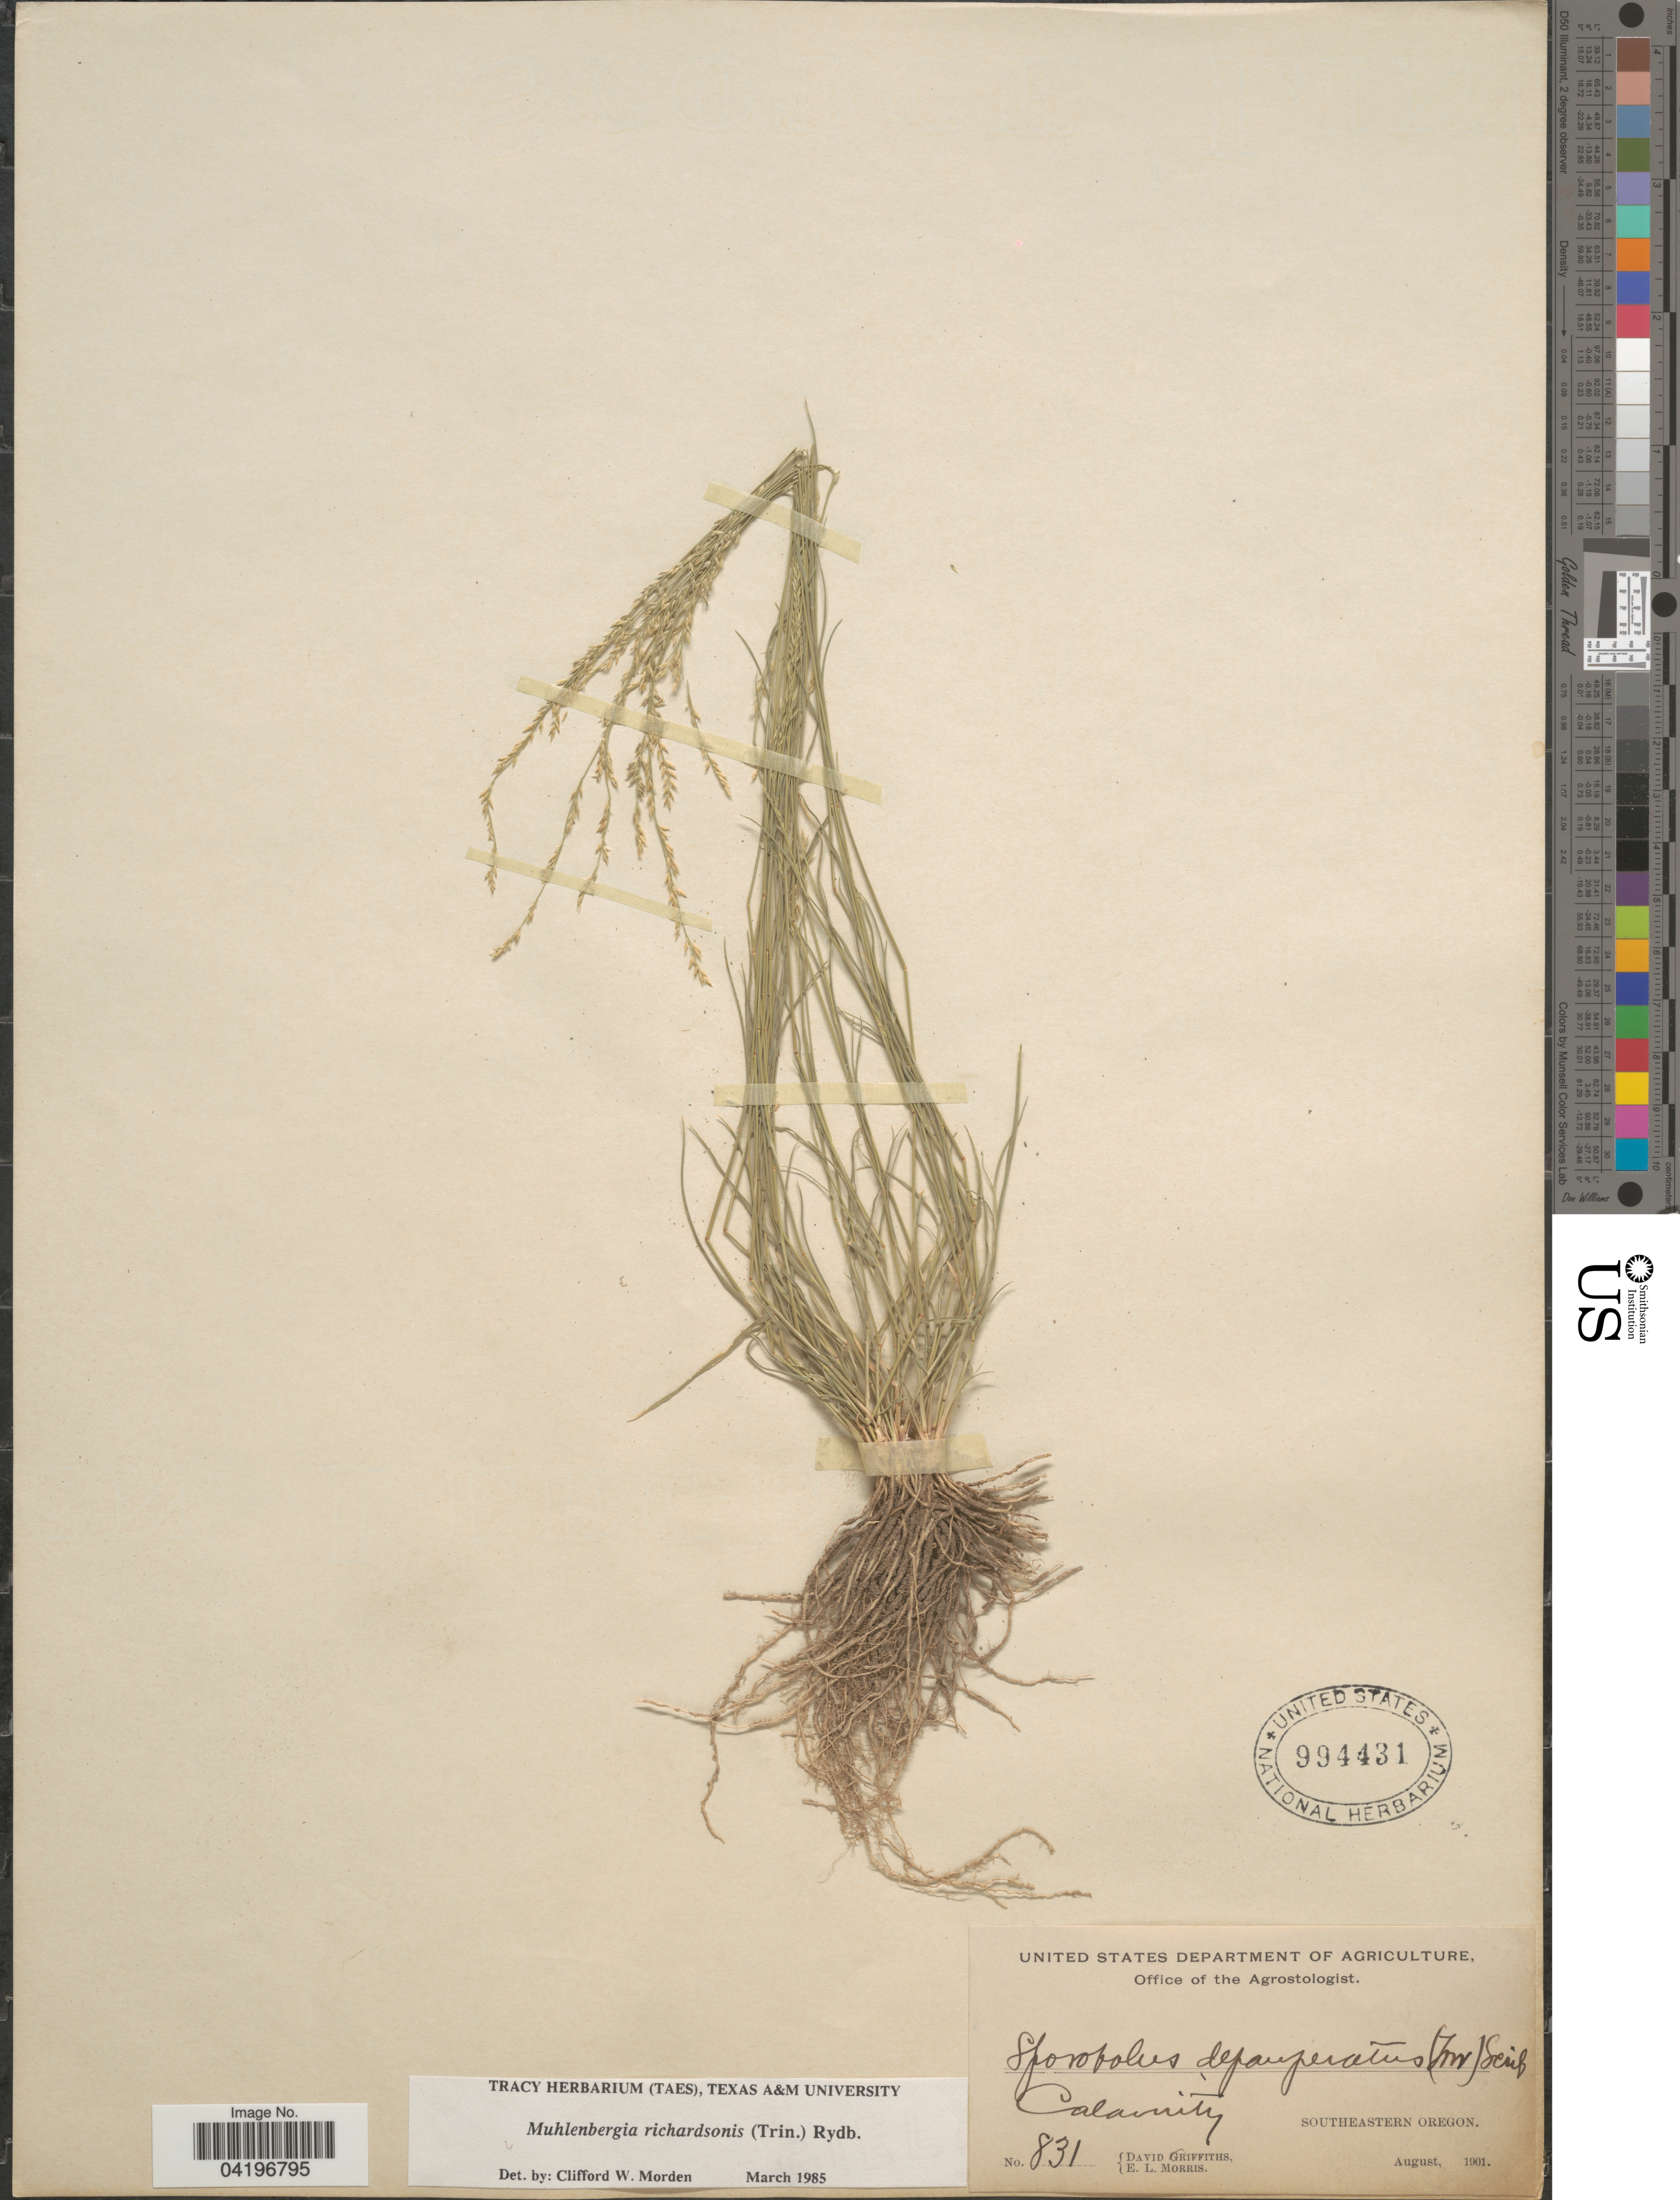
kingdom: Plantae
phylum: Tracheophyta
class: Liliopsida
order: Poales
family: Poaceae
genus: Muhlenbergia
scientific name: Muhlenbergia richardsonis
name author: (Trin.) Rydb.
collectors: D. Griffiths & E. Morris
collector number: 831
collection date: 1901-08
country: United States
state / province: Oregon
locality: Calamity. Southeastern Oregon.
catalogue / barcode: US 994431